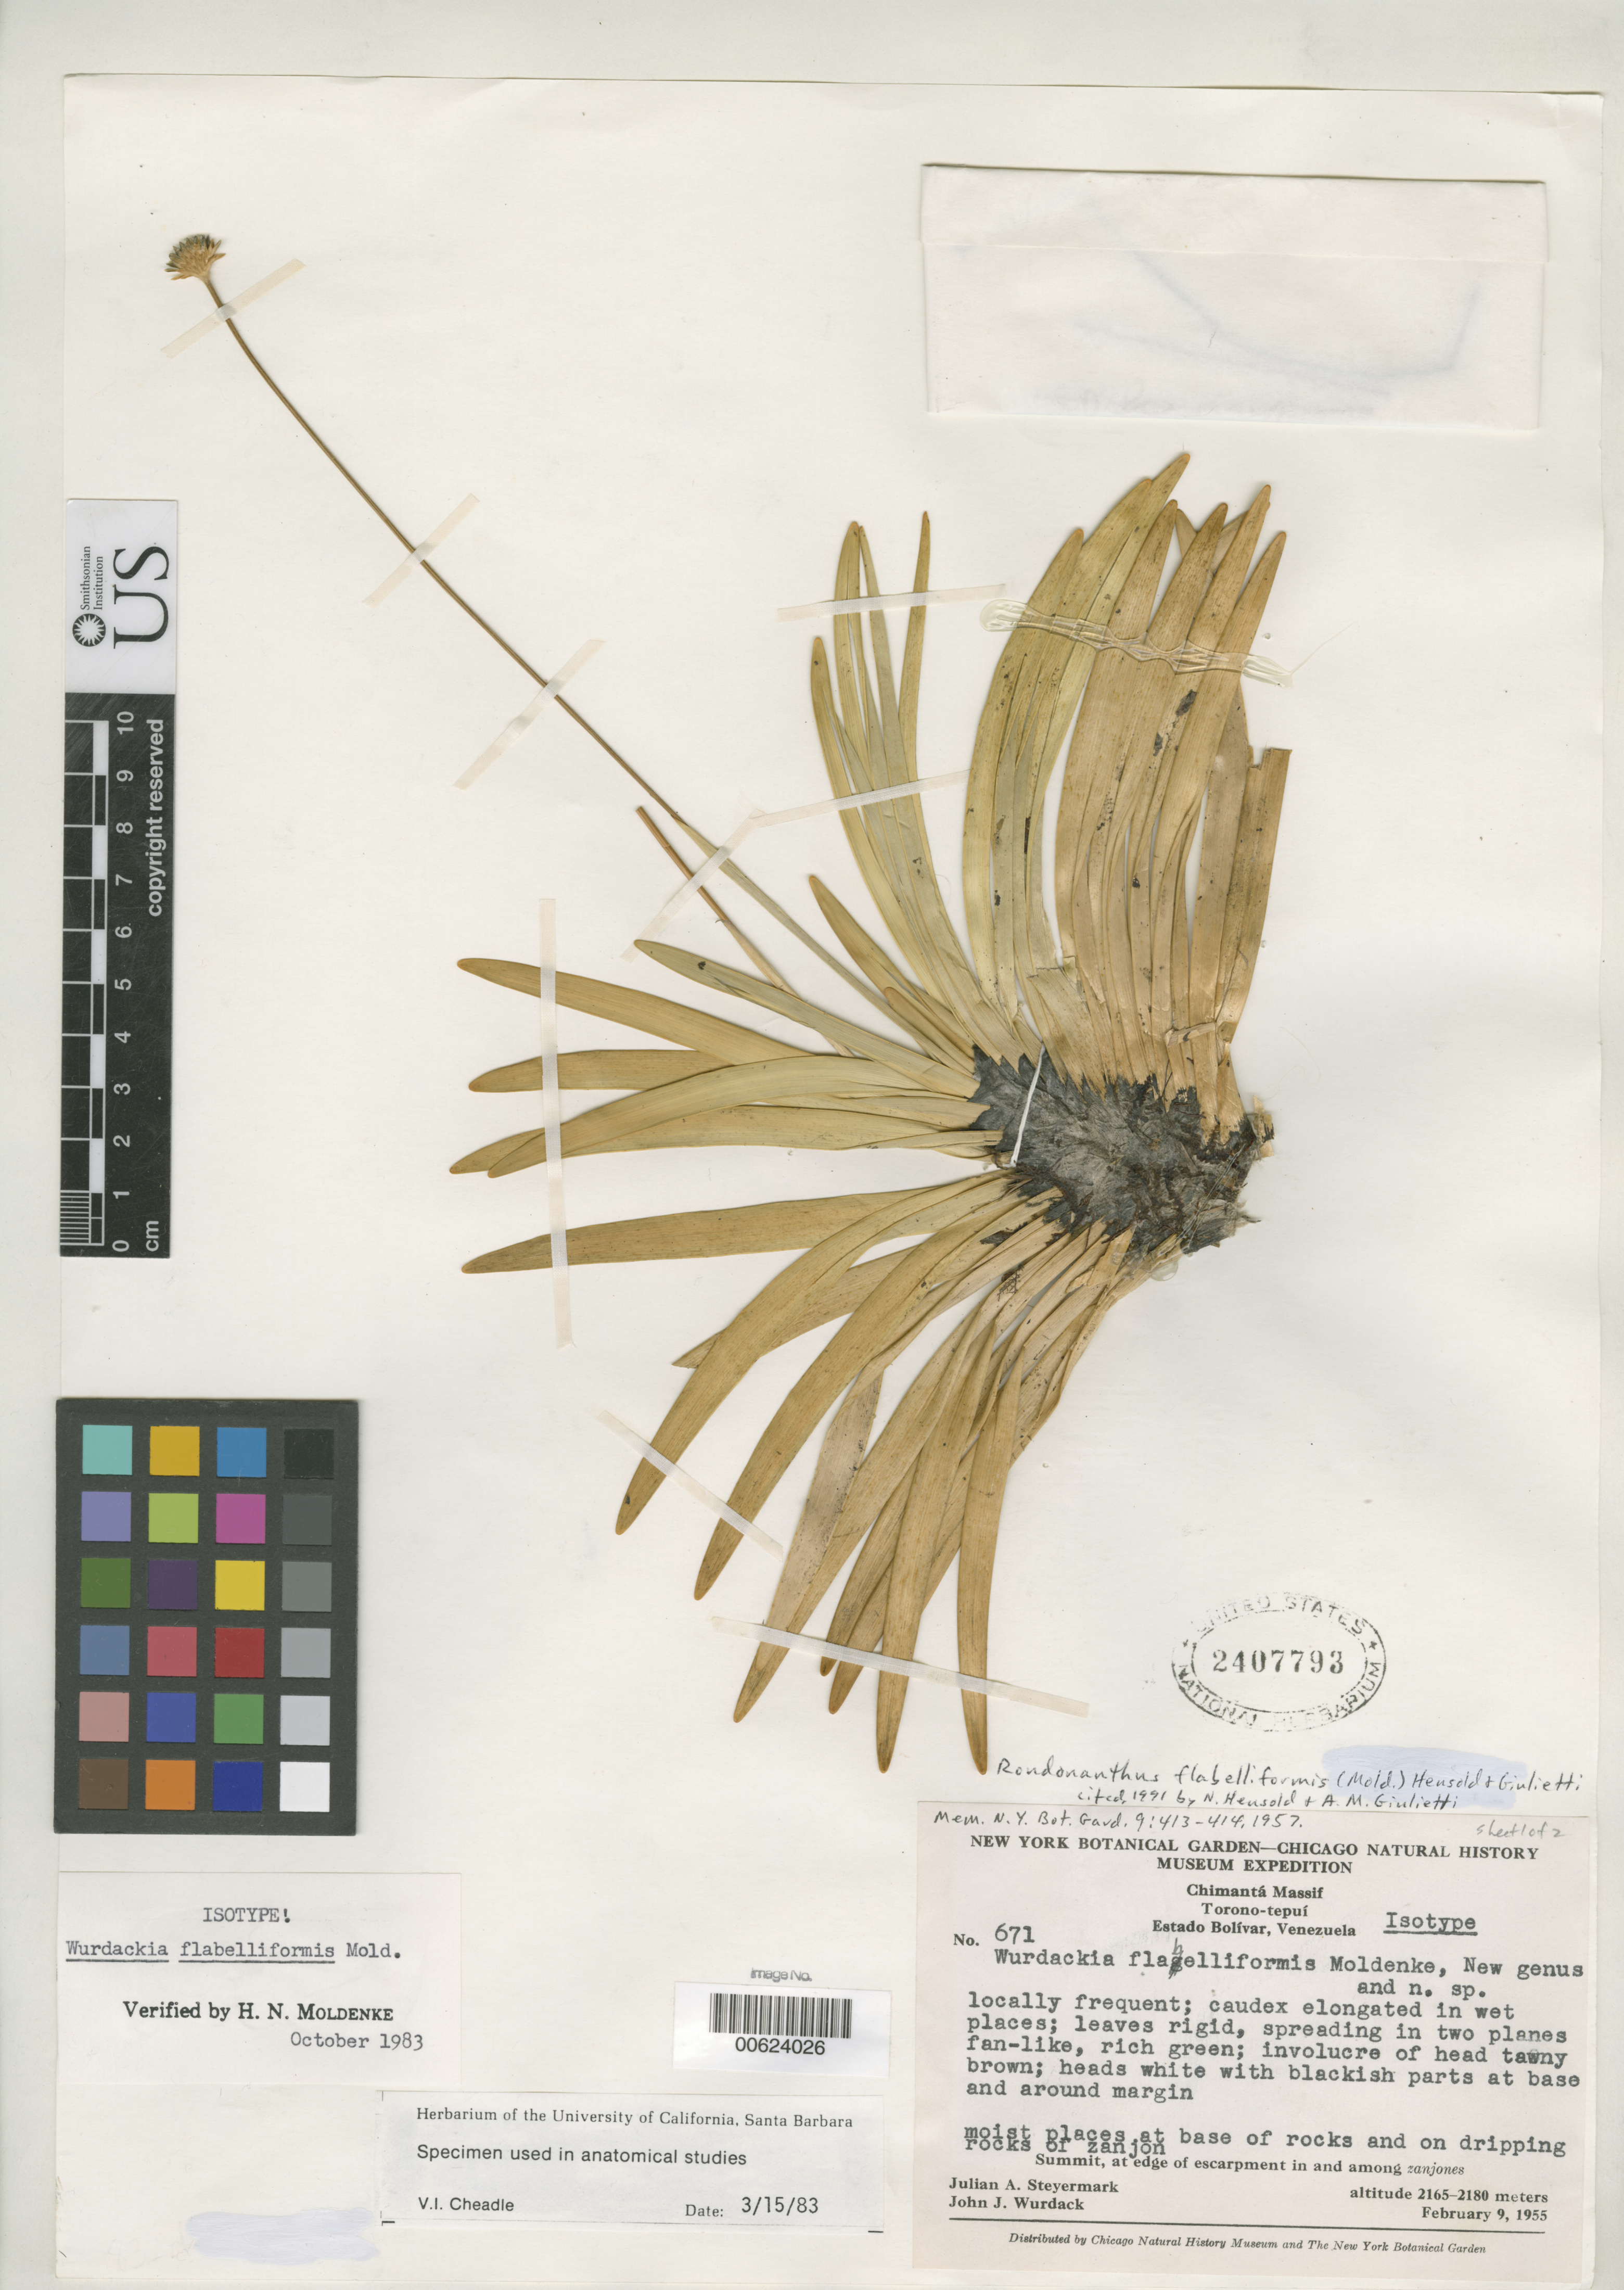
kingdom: Plantae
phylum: Tracheophyta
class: Liliopsida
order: Poales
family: Eriocaulaceae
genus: Wurdackia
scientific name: Wurdackia flabelliformis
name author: Moldenke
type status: Isotype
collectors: J. Steyermark & J. J. Wurdack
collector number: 671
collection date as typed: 09 Feb 1955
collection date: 1955-02-09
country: Venezuela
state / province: Bolivar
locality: Chimanta Massif, Torono-tepui, summit of edge of escarpment.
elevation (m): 2165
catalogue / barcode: US 2407793